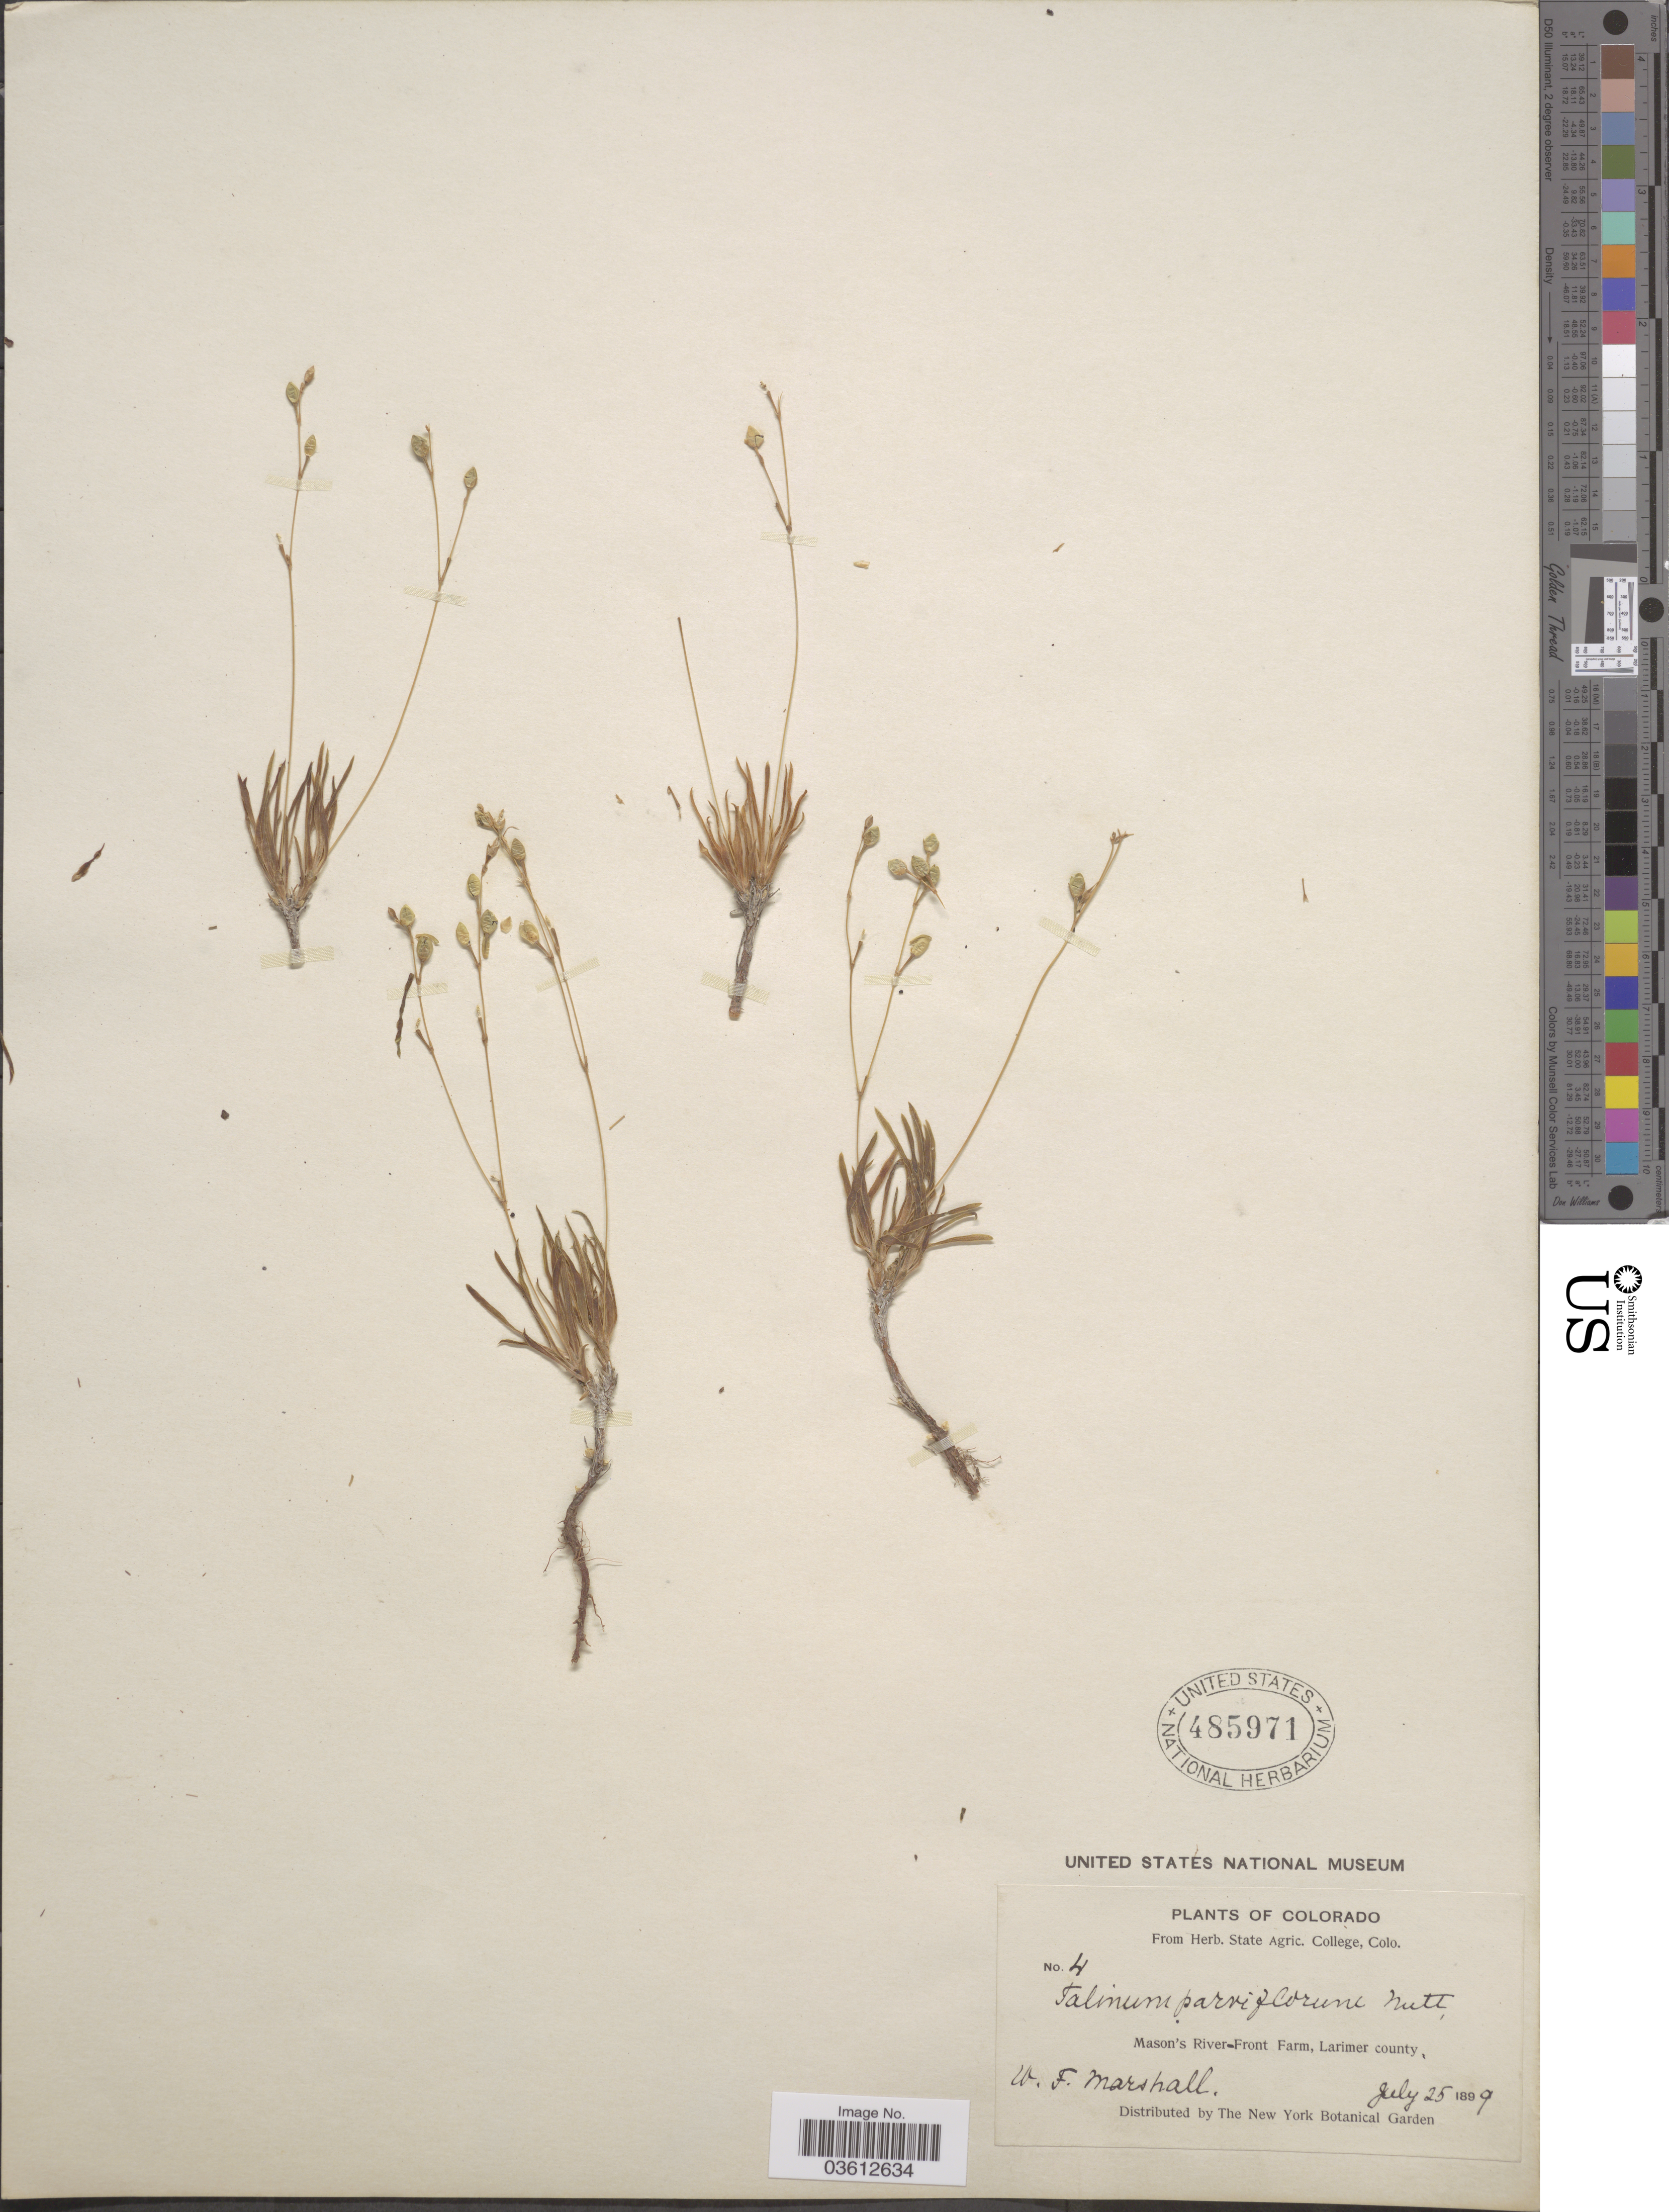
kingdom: Plantae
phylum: Tracheophyta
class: Magnoliopsida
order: Caryophyllales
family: Talinaceae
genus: Talinum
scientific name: Talinum parviflorum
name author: Nutt.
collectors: W. F. Marshall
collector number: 4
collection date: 1899-07-25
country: United States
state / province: Colorado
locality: Mason's River-Front Farm, Larimer county.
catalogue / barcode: US 485971